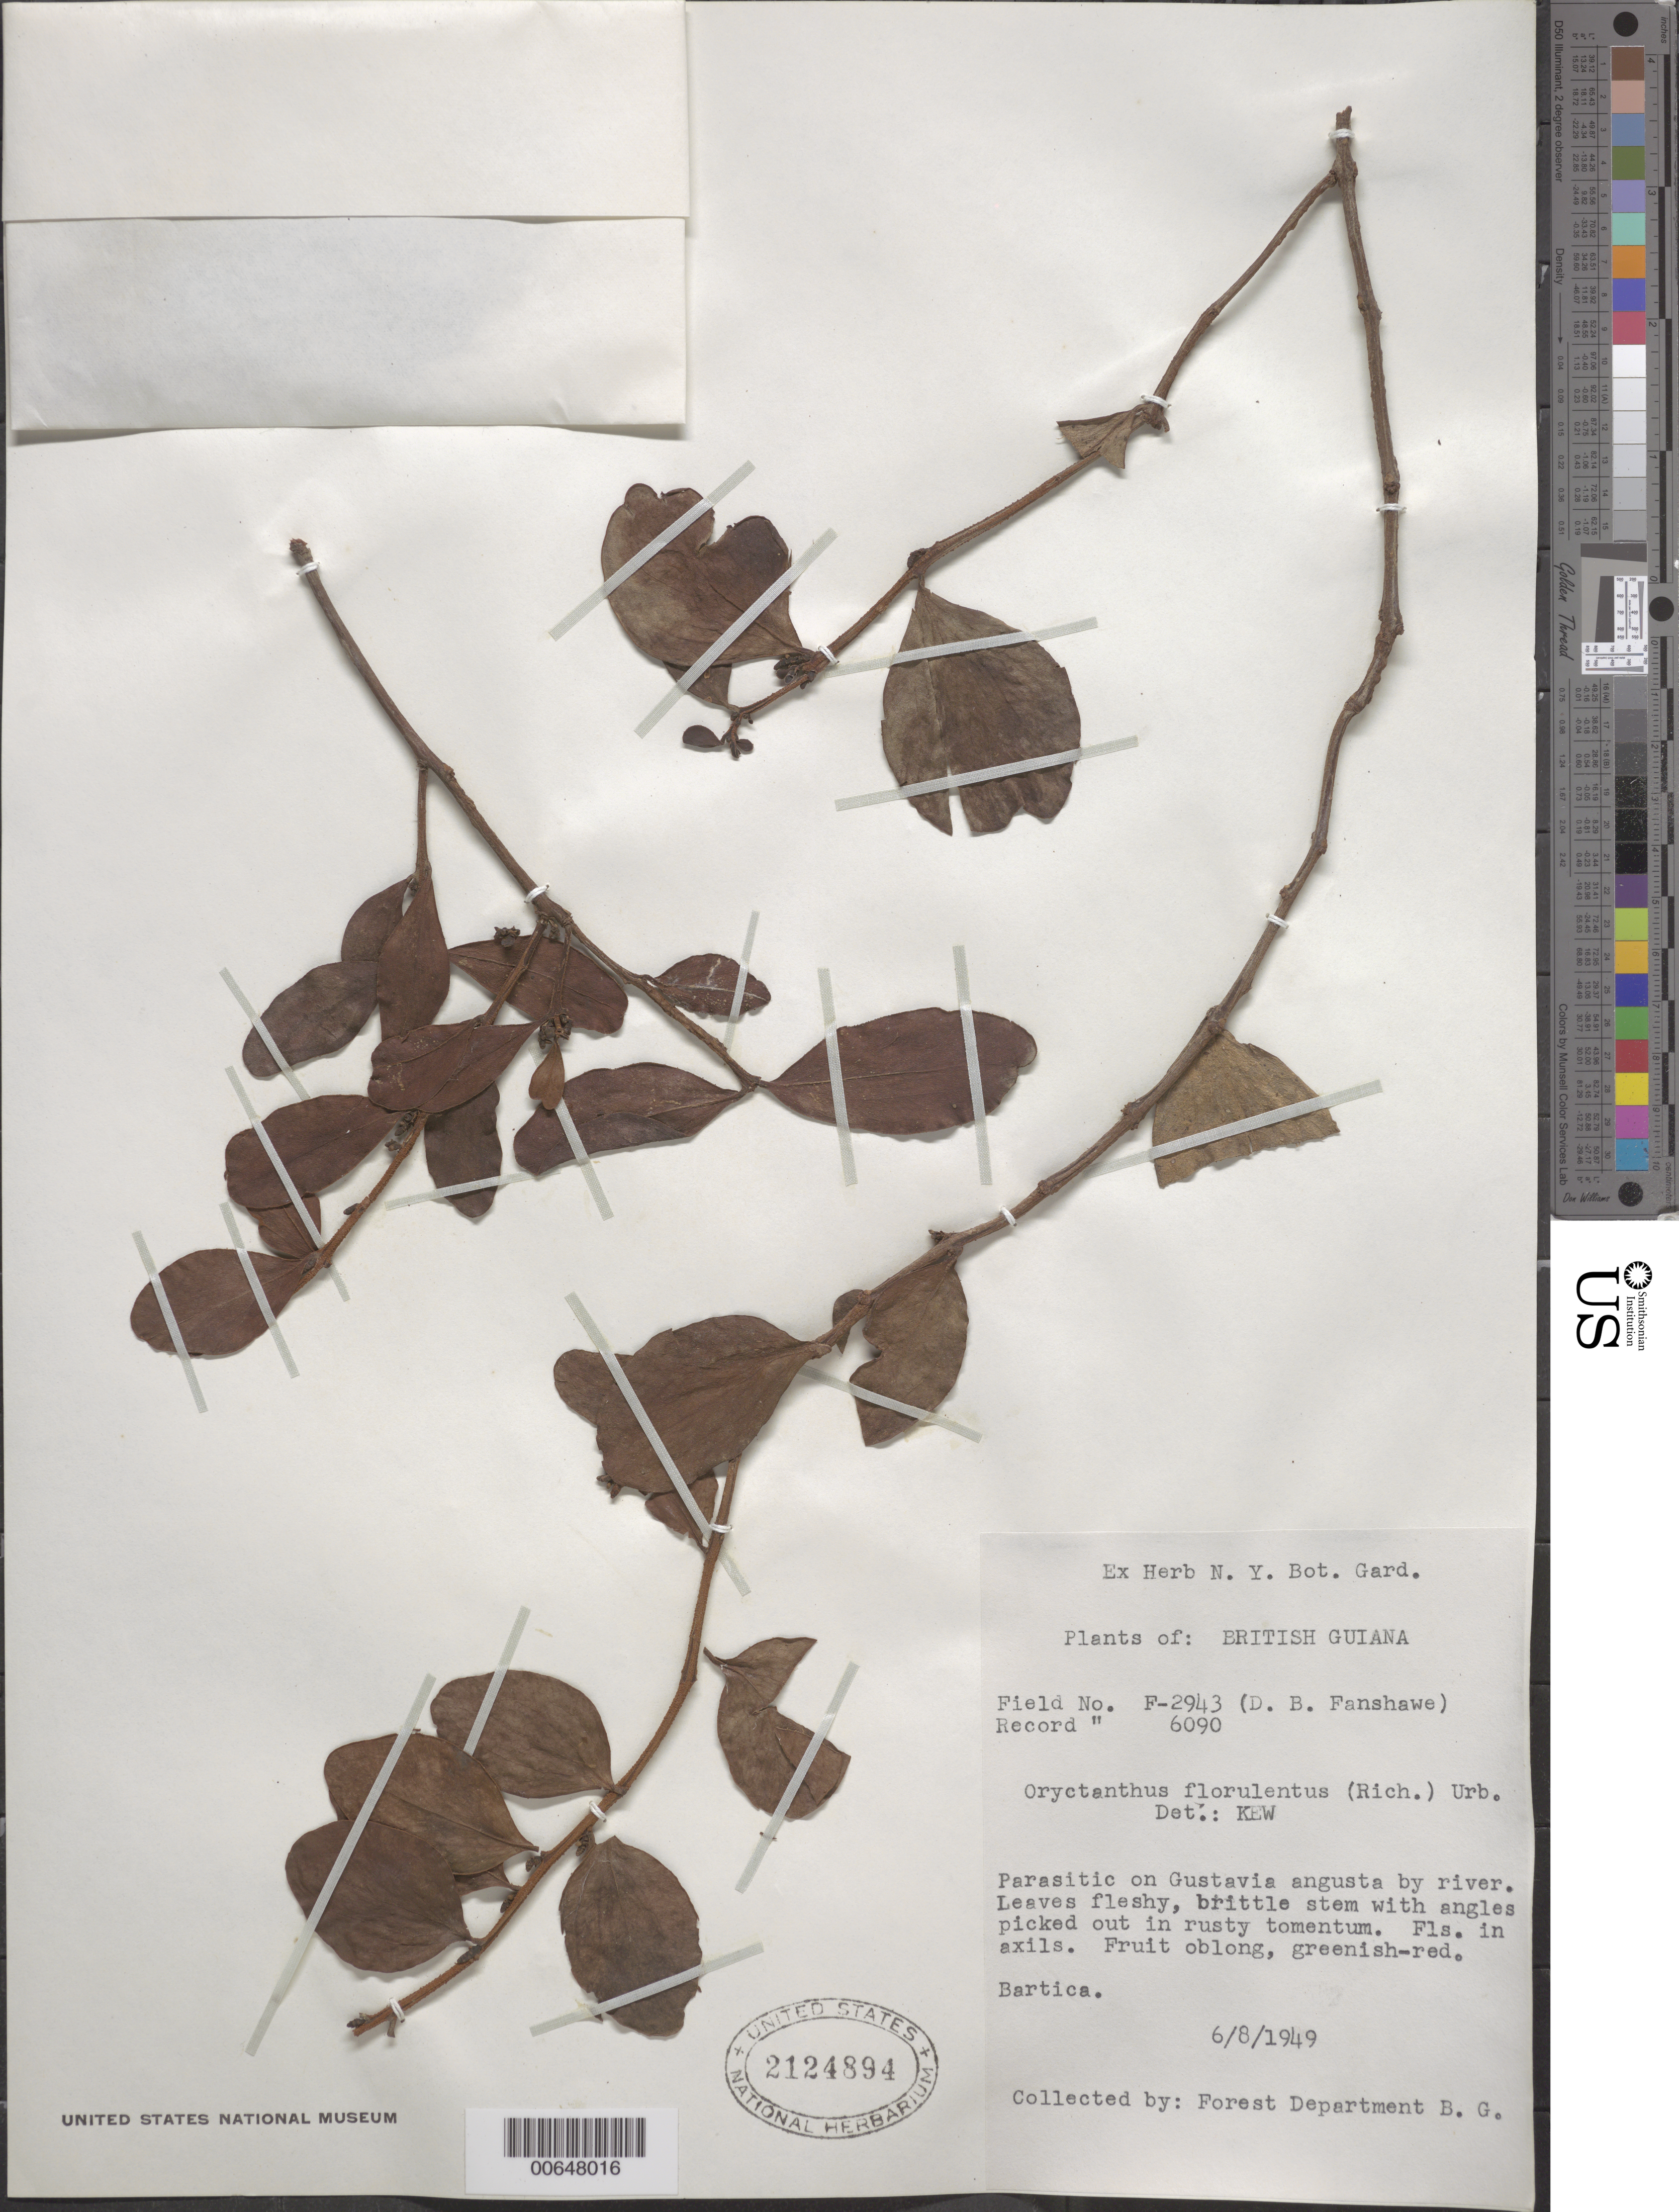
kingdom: Plantae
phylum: Tracheophyta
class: Magnoliopsida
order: Santalales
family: Loranthaceae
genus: Oryctanthus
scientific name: Oryctanthus florulentus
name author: (Rich.) Tiegh.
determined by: Kew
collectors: Forest Dept. B. G. & British Guiana Forestry Dept.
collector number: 6090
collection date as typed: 6-Aug-49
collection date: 1949-08-06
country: Guyana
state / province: Cuyuni-Mazaruni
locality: Bartica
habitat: Riverside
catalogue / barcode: US 2124894